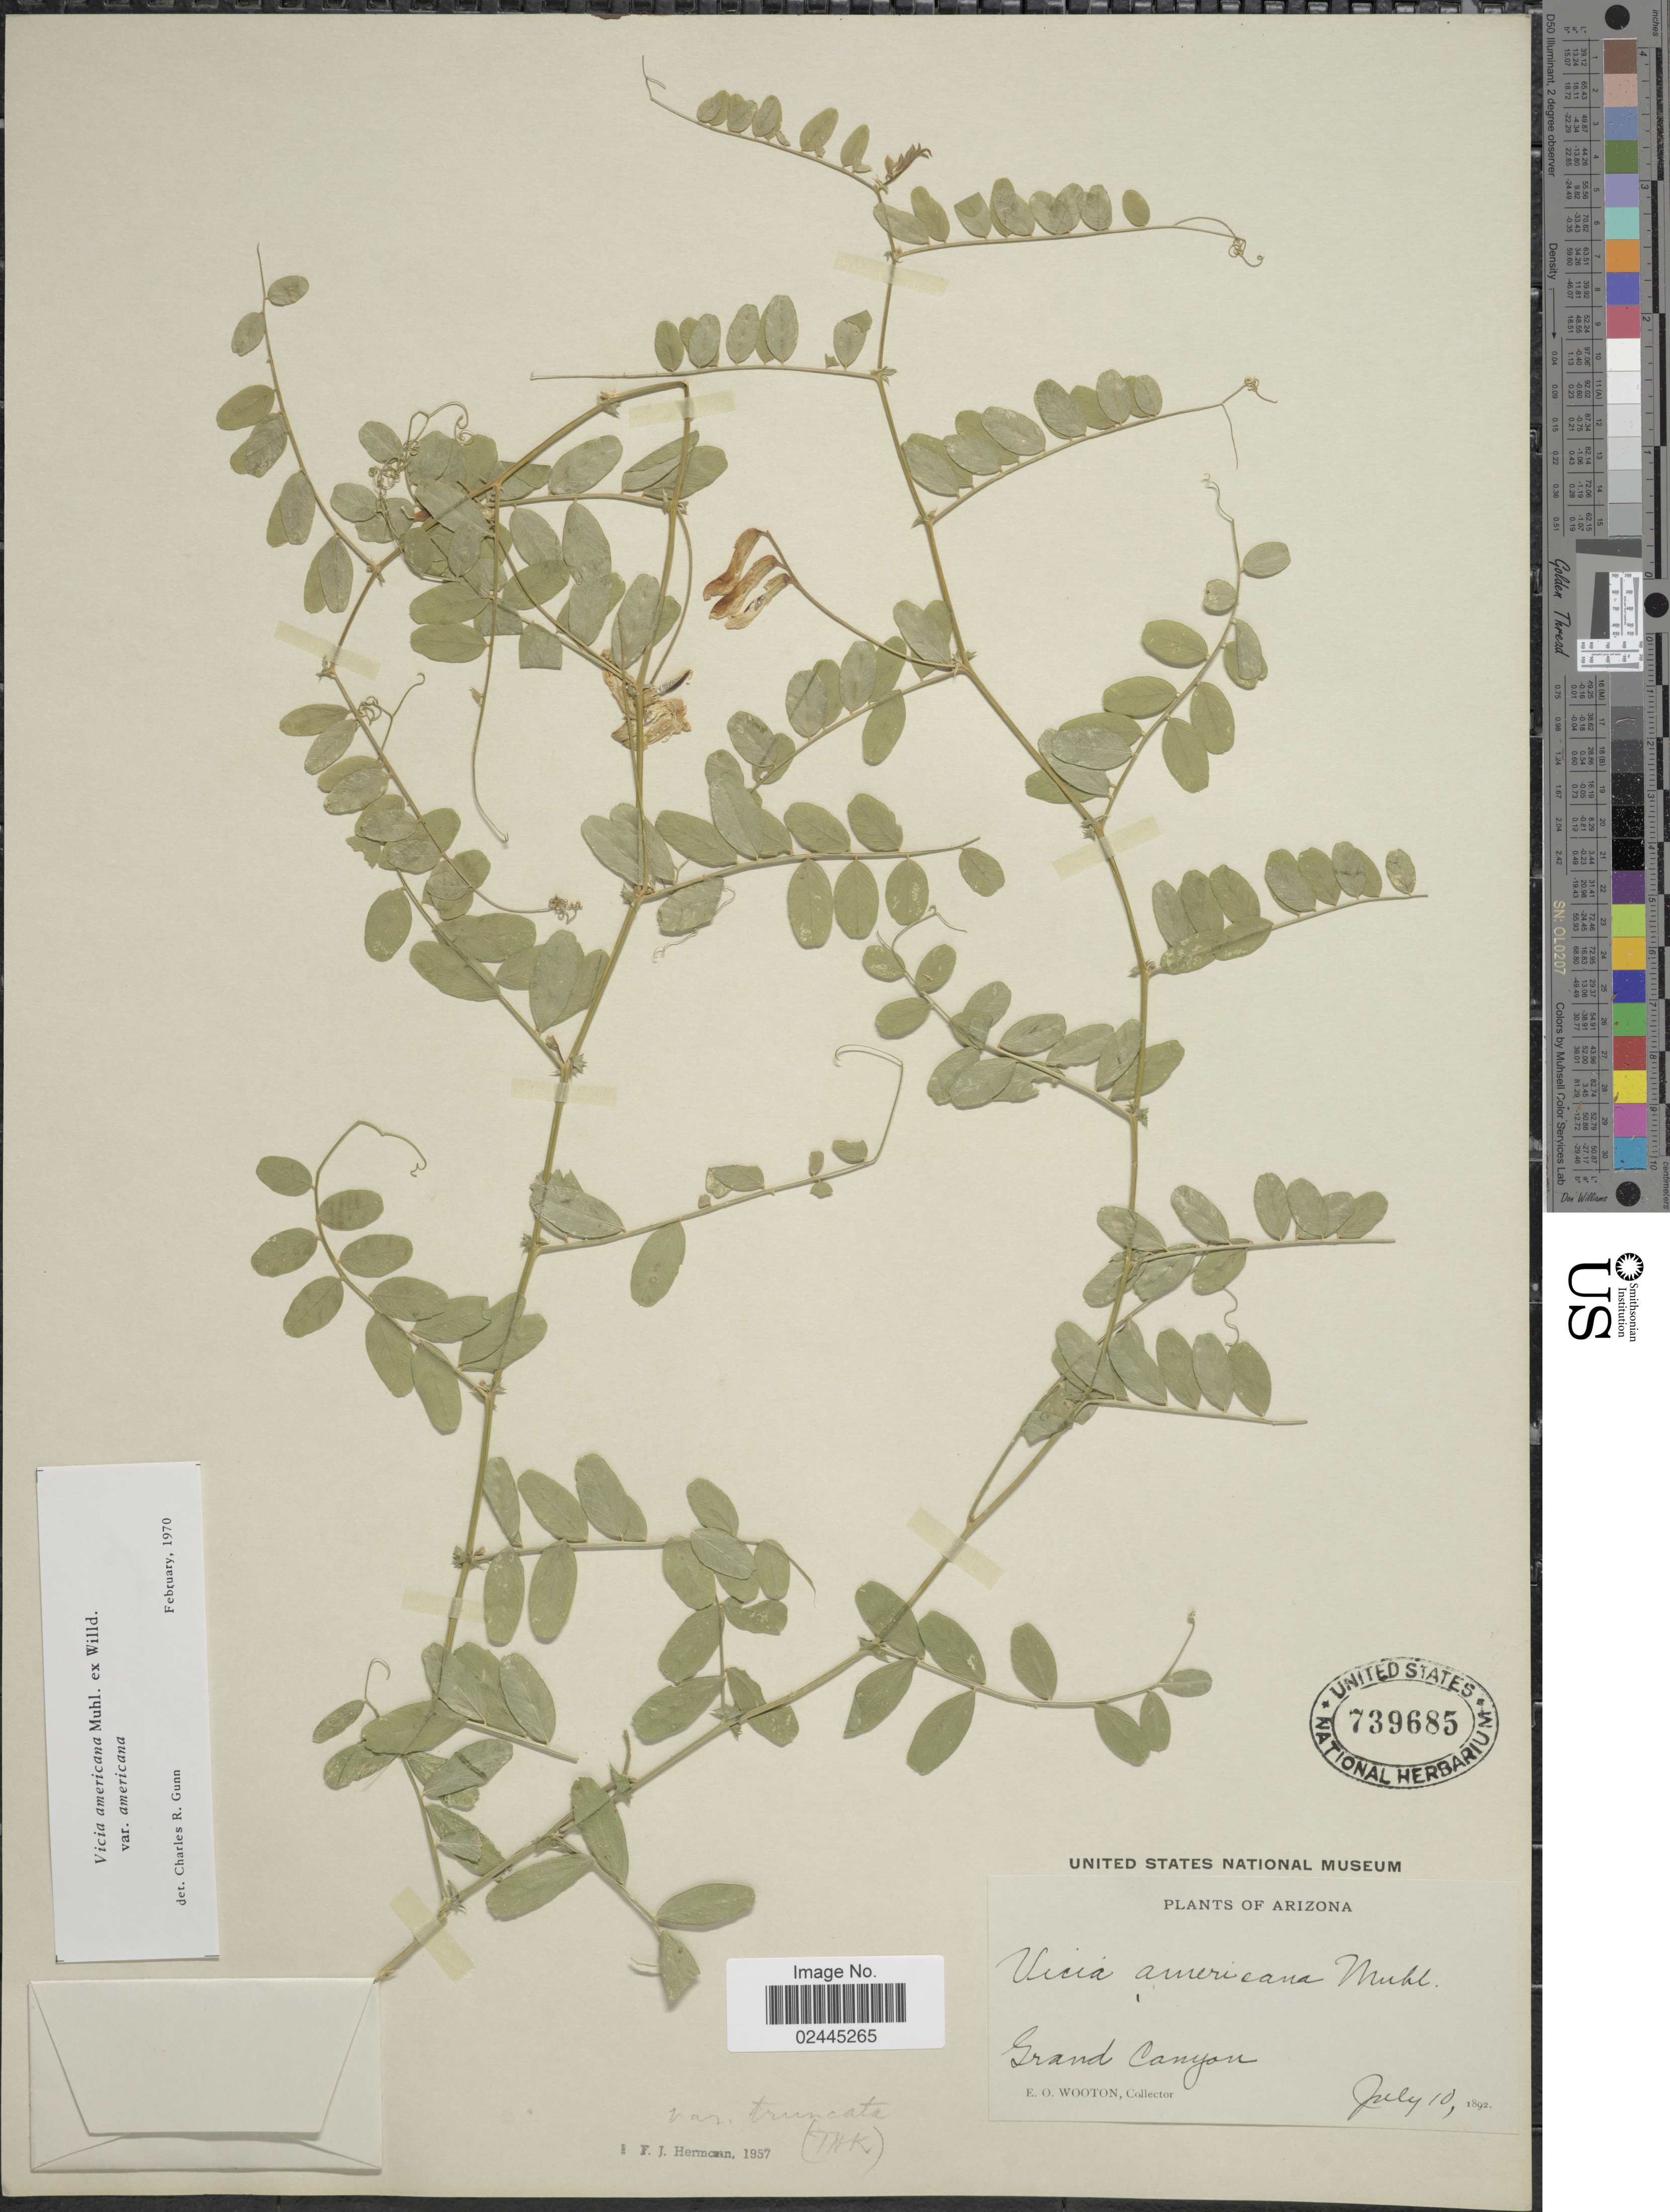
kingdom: Plantae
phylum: Tracheophyta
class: Magnoliopsida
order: Fabales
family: Fabaceae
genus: Vicia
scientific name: Vicia americana var. americana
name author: Muhl. ex Willd.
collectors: E. O. Wooton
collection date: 1892-07-10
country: United States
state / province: Arizona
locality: Grand Canyon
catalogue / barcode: US 739685